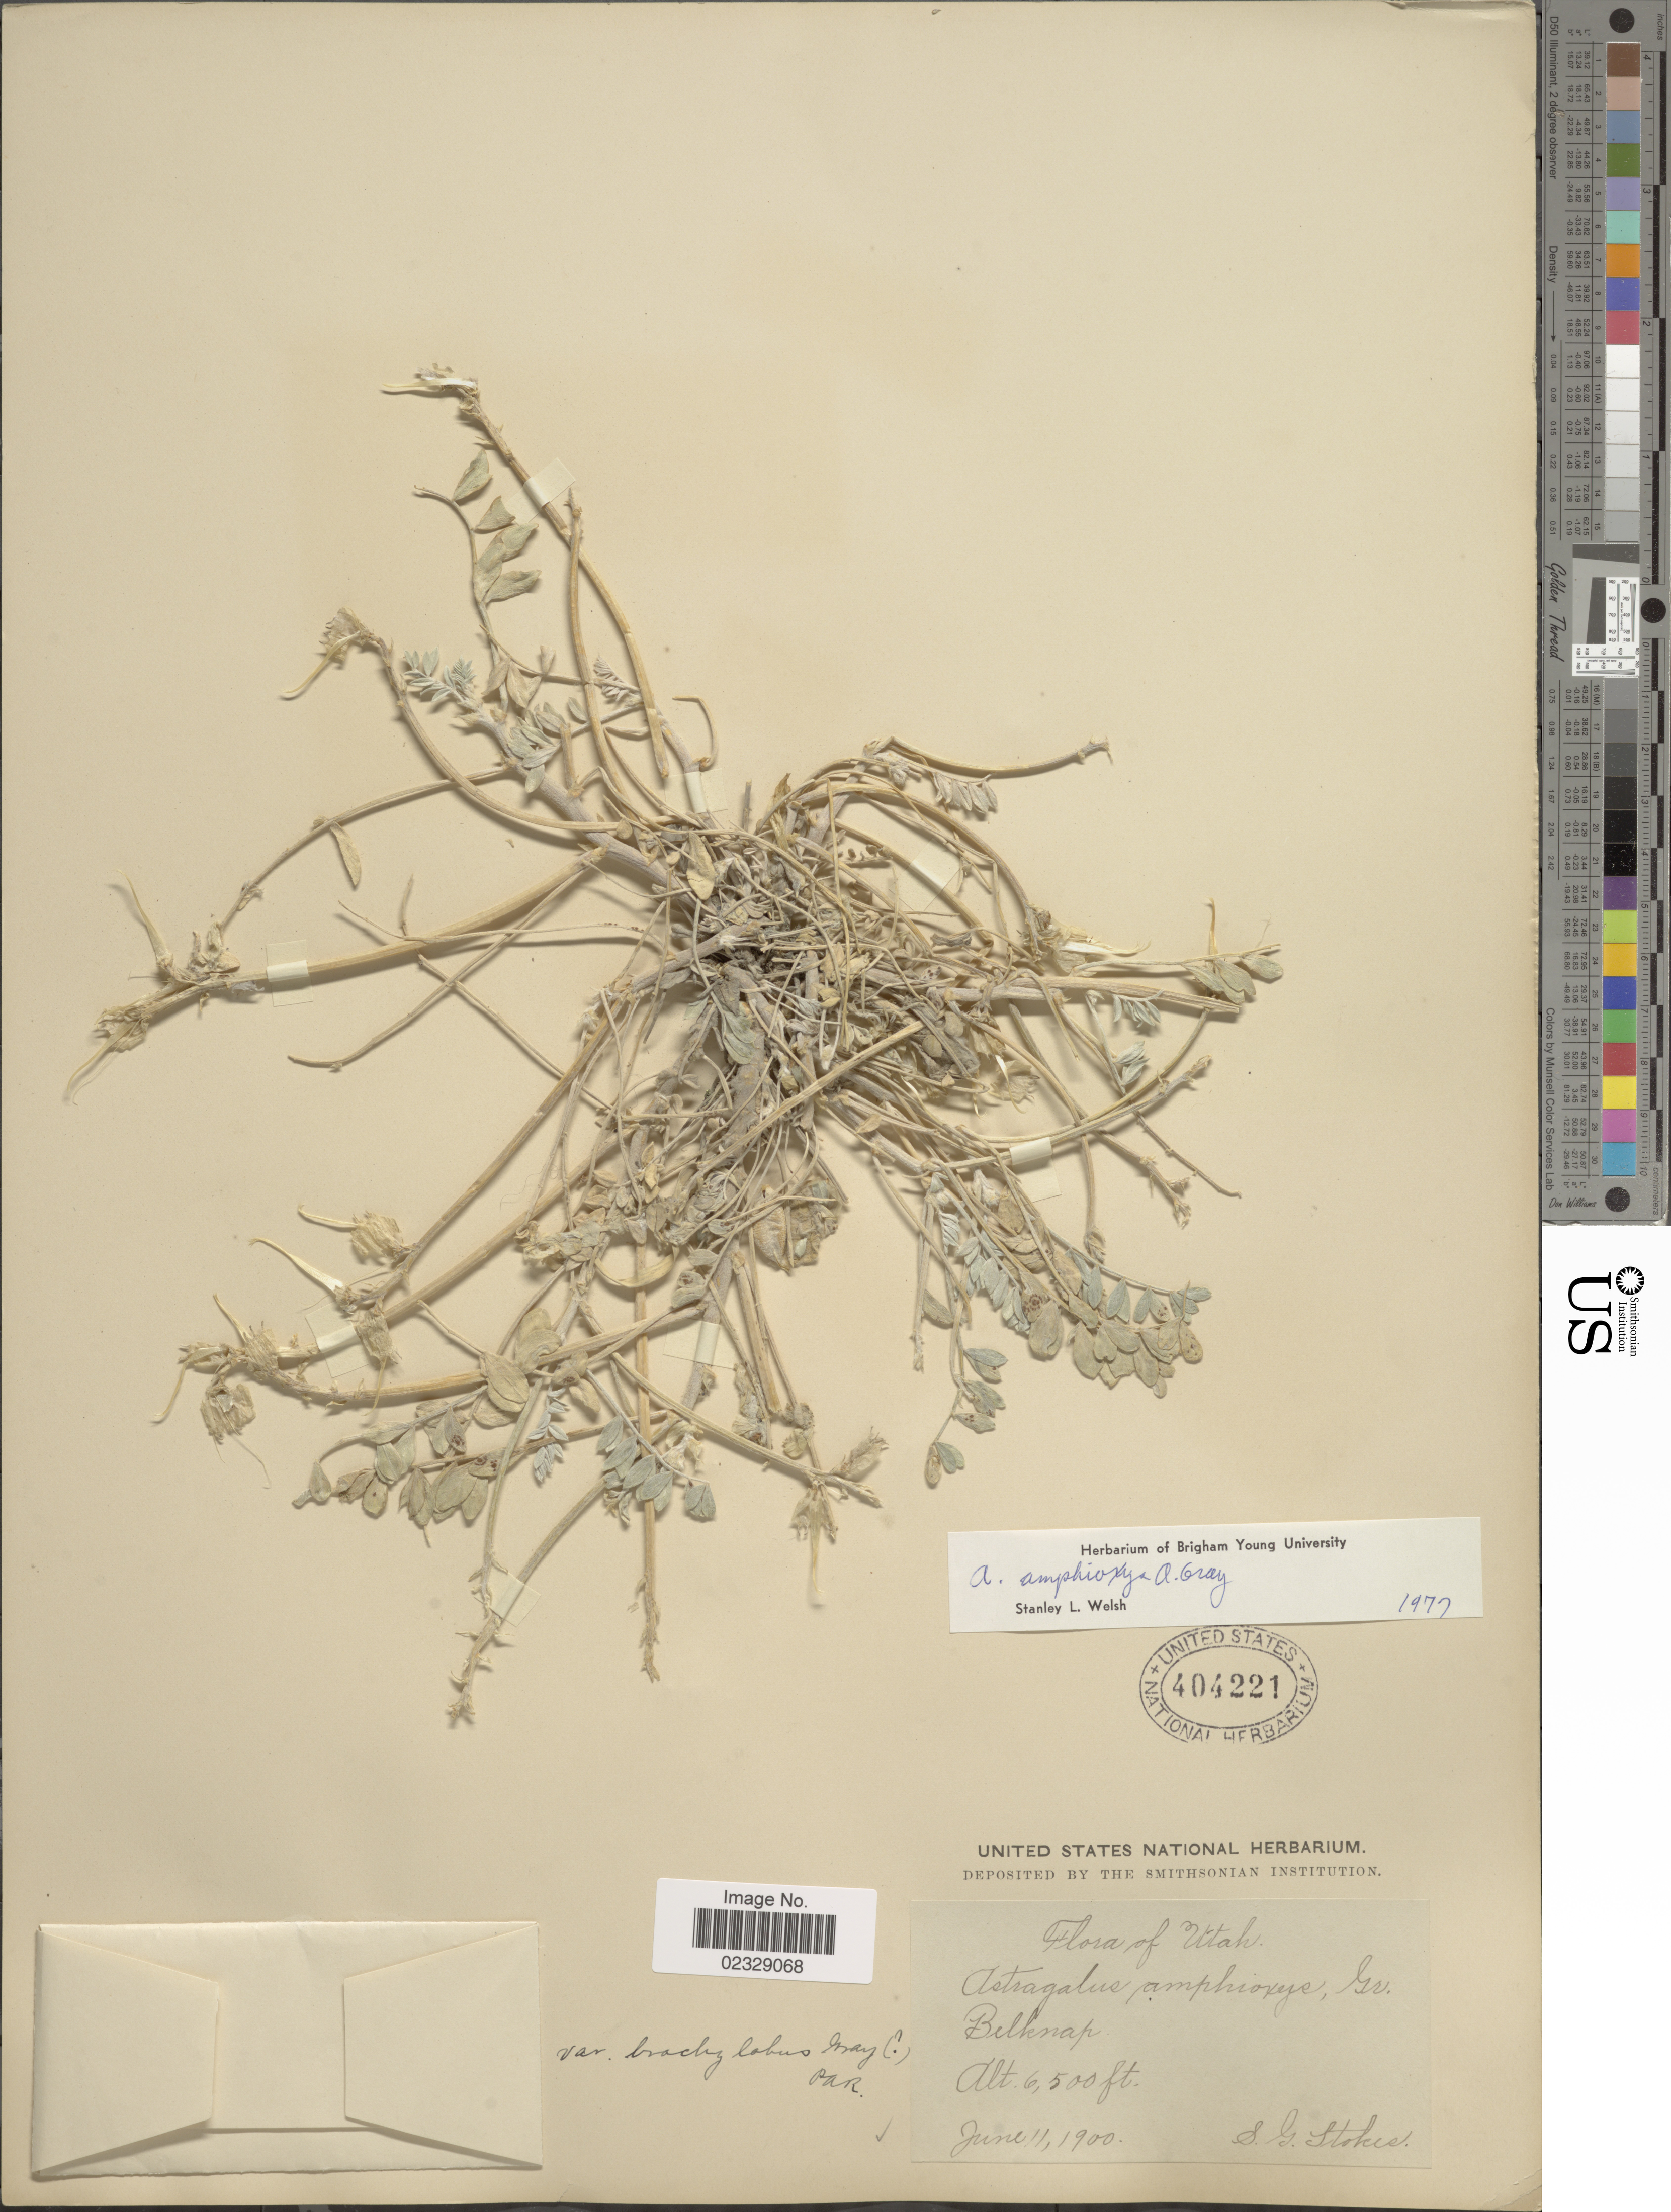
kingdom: Plantae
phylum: Tracheophyta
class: Magnoliopsida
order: Fabales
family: Fabaceae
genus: Astragalus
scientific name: Astragalus amphioxys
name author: A. Gray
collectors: S. G. Stokes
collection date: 1900-06-11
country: United States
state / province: Utah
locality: Belknap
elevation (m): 1981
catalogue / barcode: US 404221